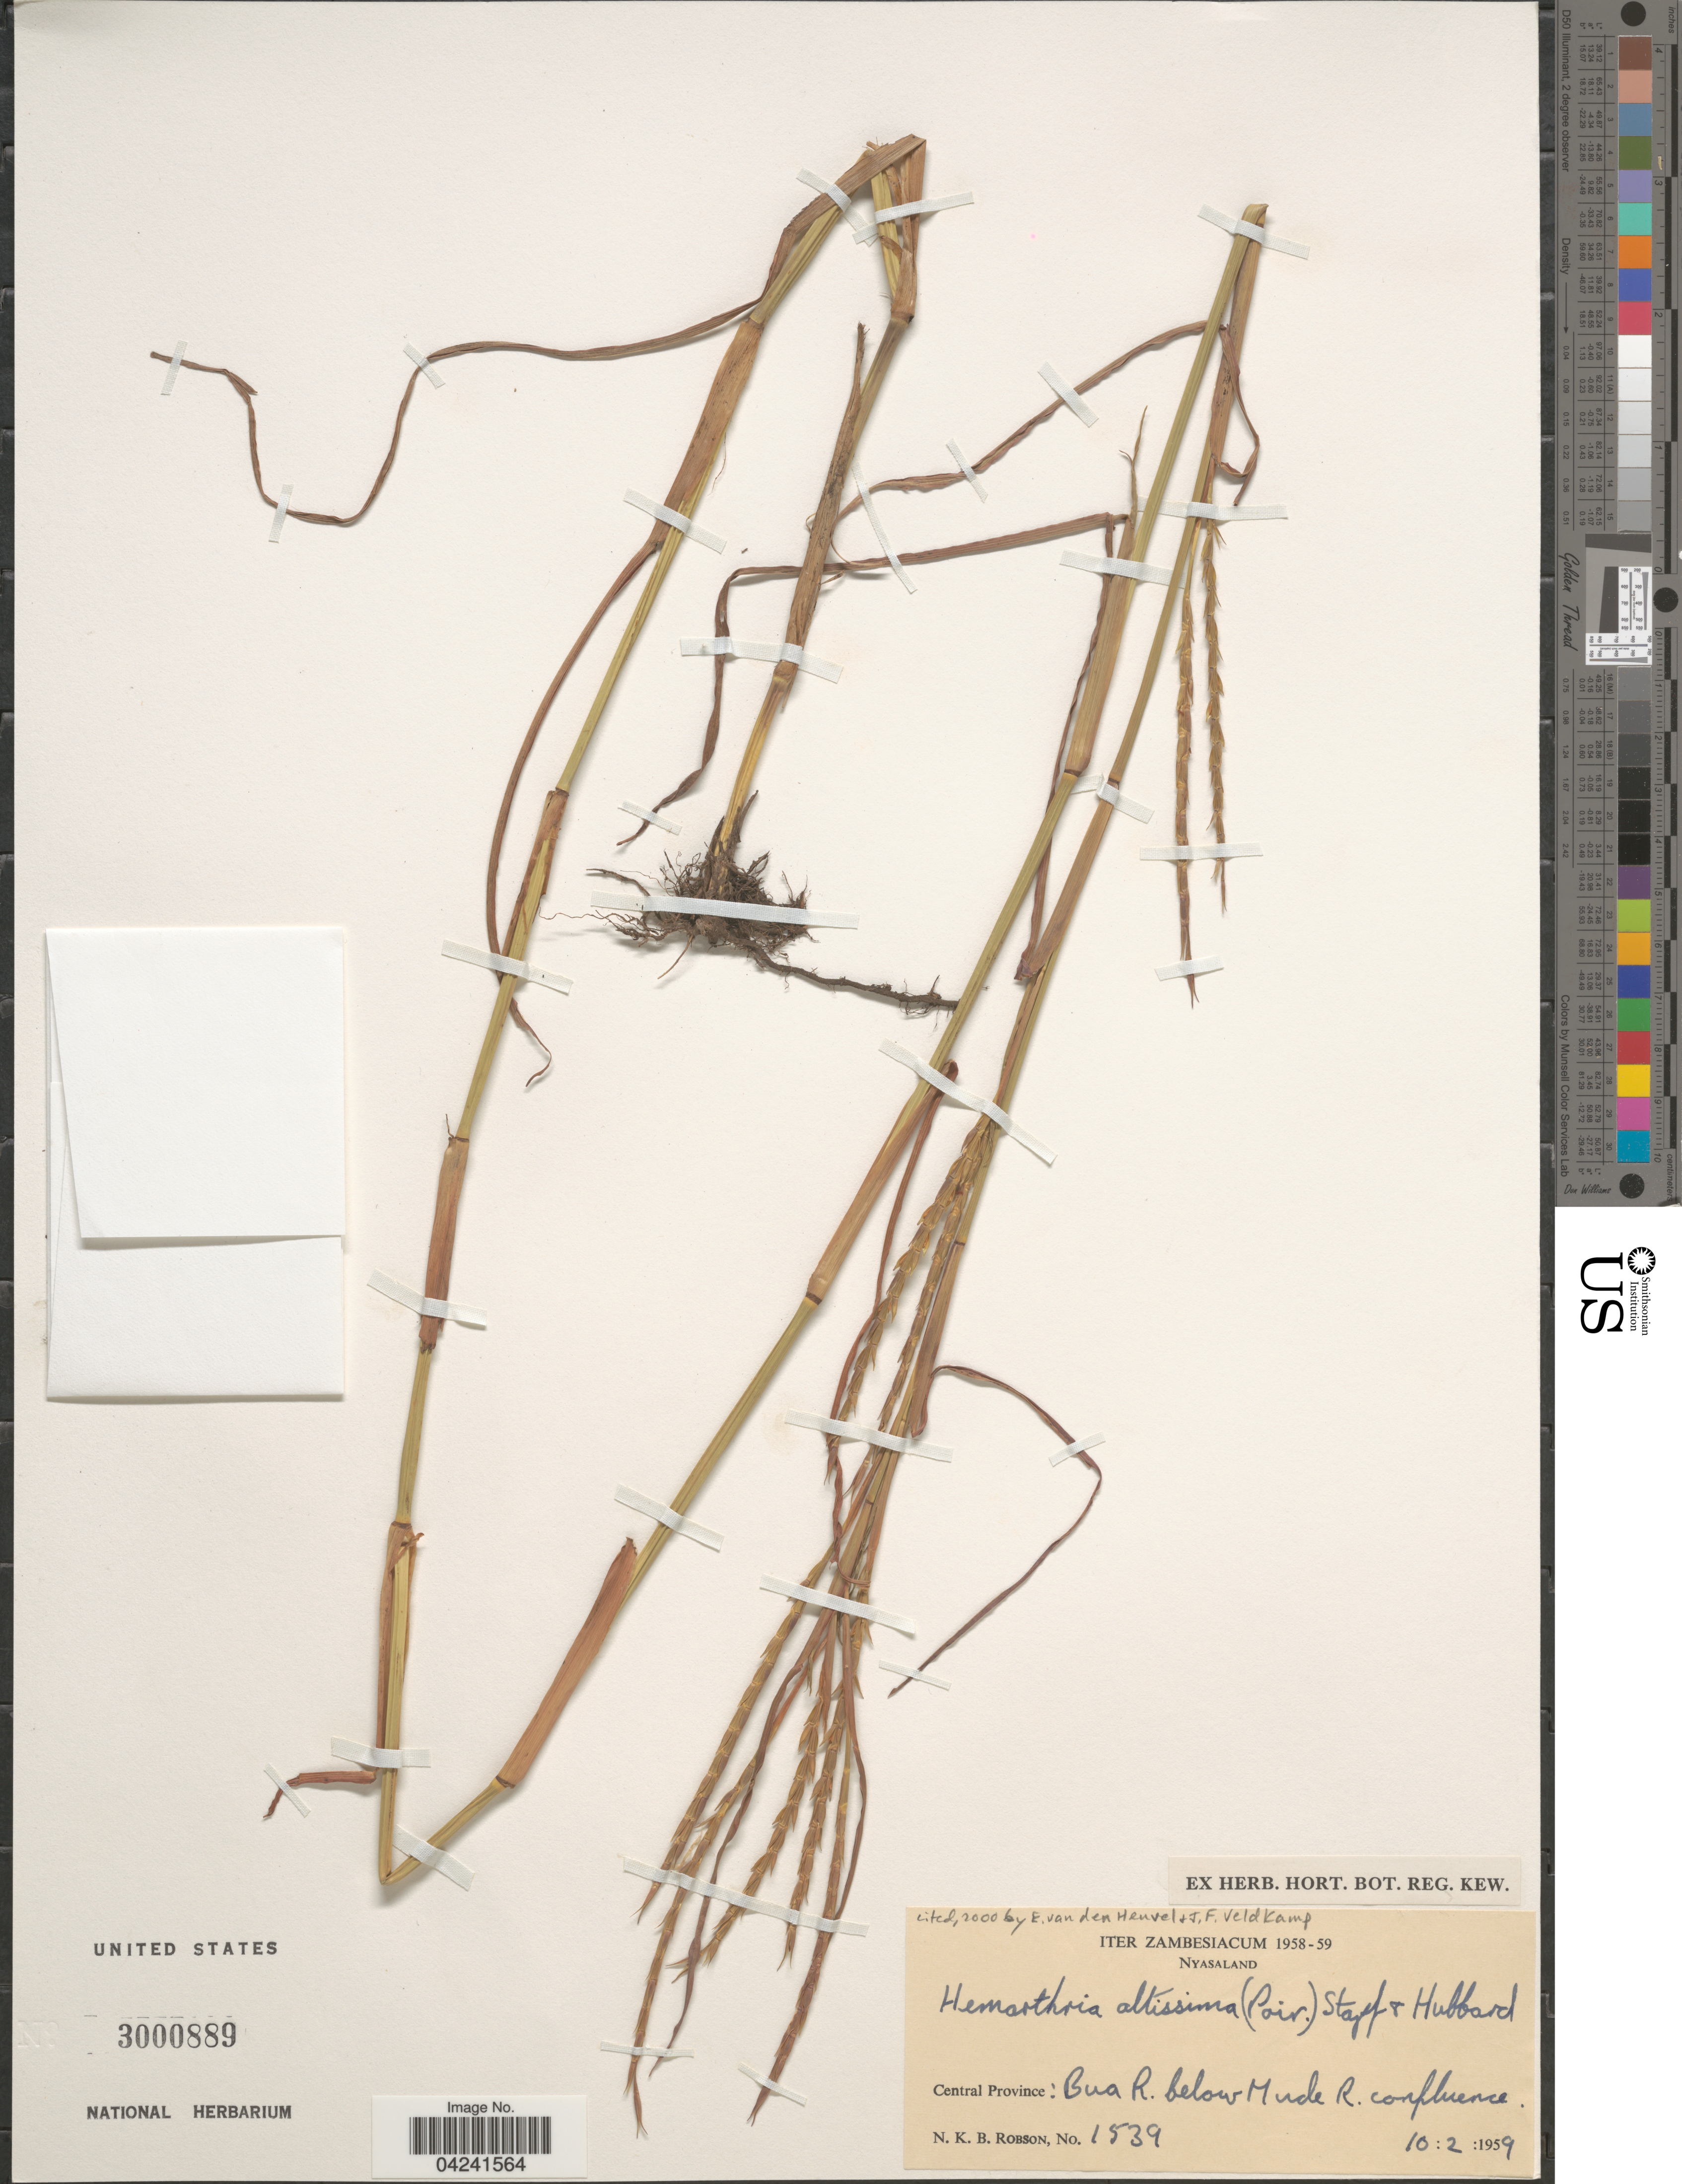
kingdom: Plantae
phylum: Tracheophyta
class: Liliopsida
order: Poales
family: Poaceae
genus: Hemarthria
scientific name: Hemarthria altissima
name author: (Poir.) Stapf & C. E. Hubb.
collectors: N. Robson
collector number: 1539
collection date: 1959-02-10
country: Malawi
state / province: Central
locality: Iter Zambesiacum 1958-59. Nyasaland. Bua R. below Mude R. confluence.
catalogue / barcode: US 3000889